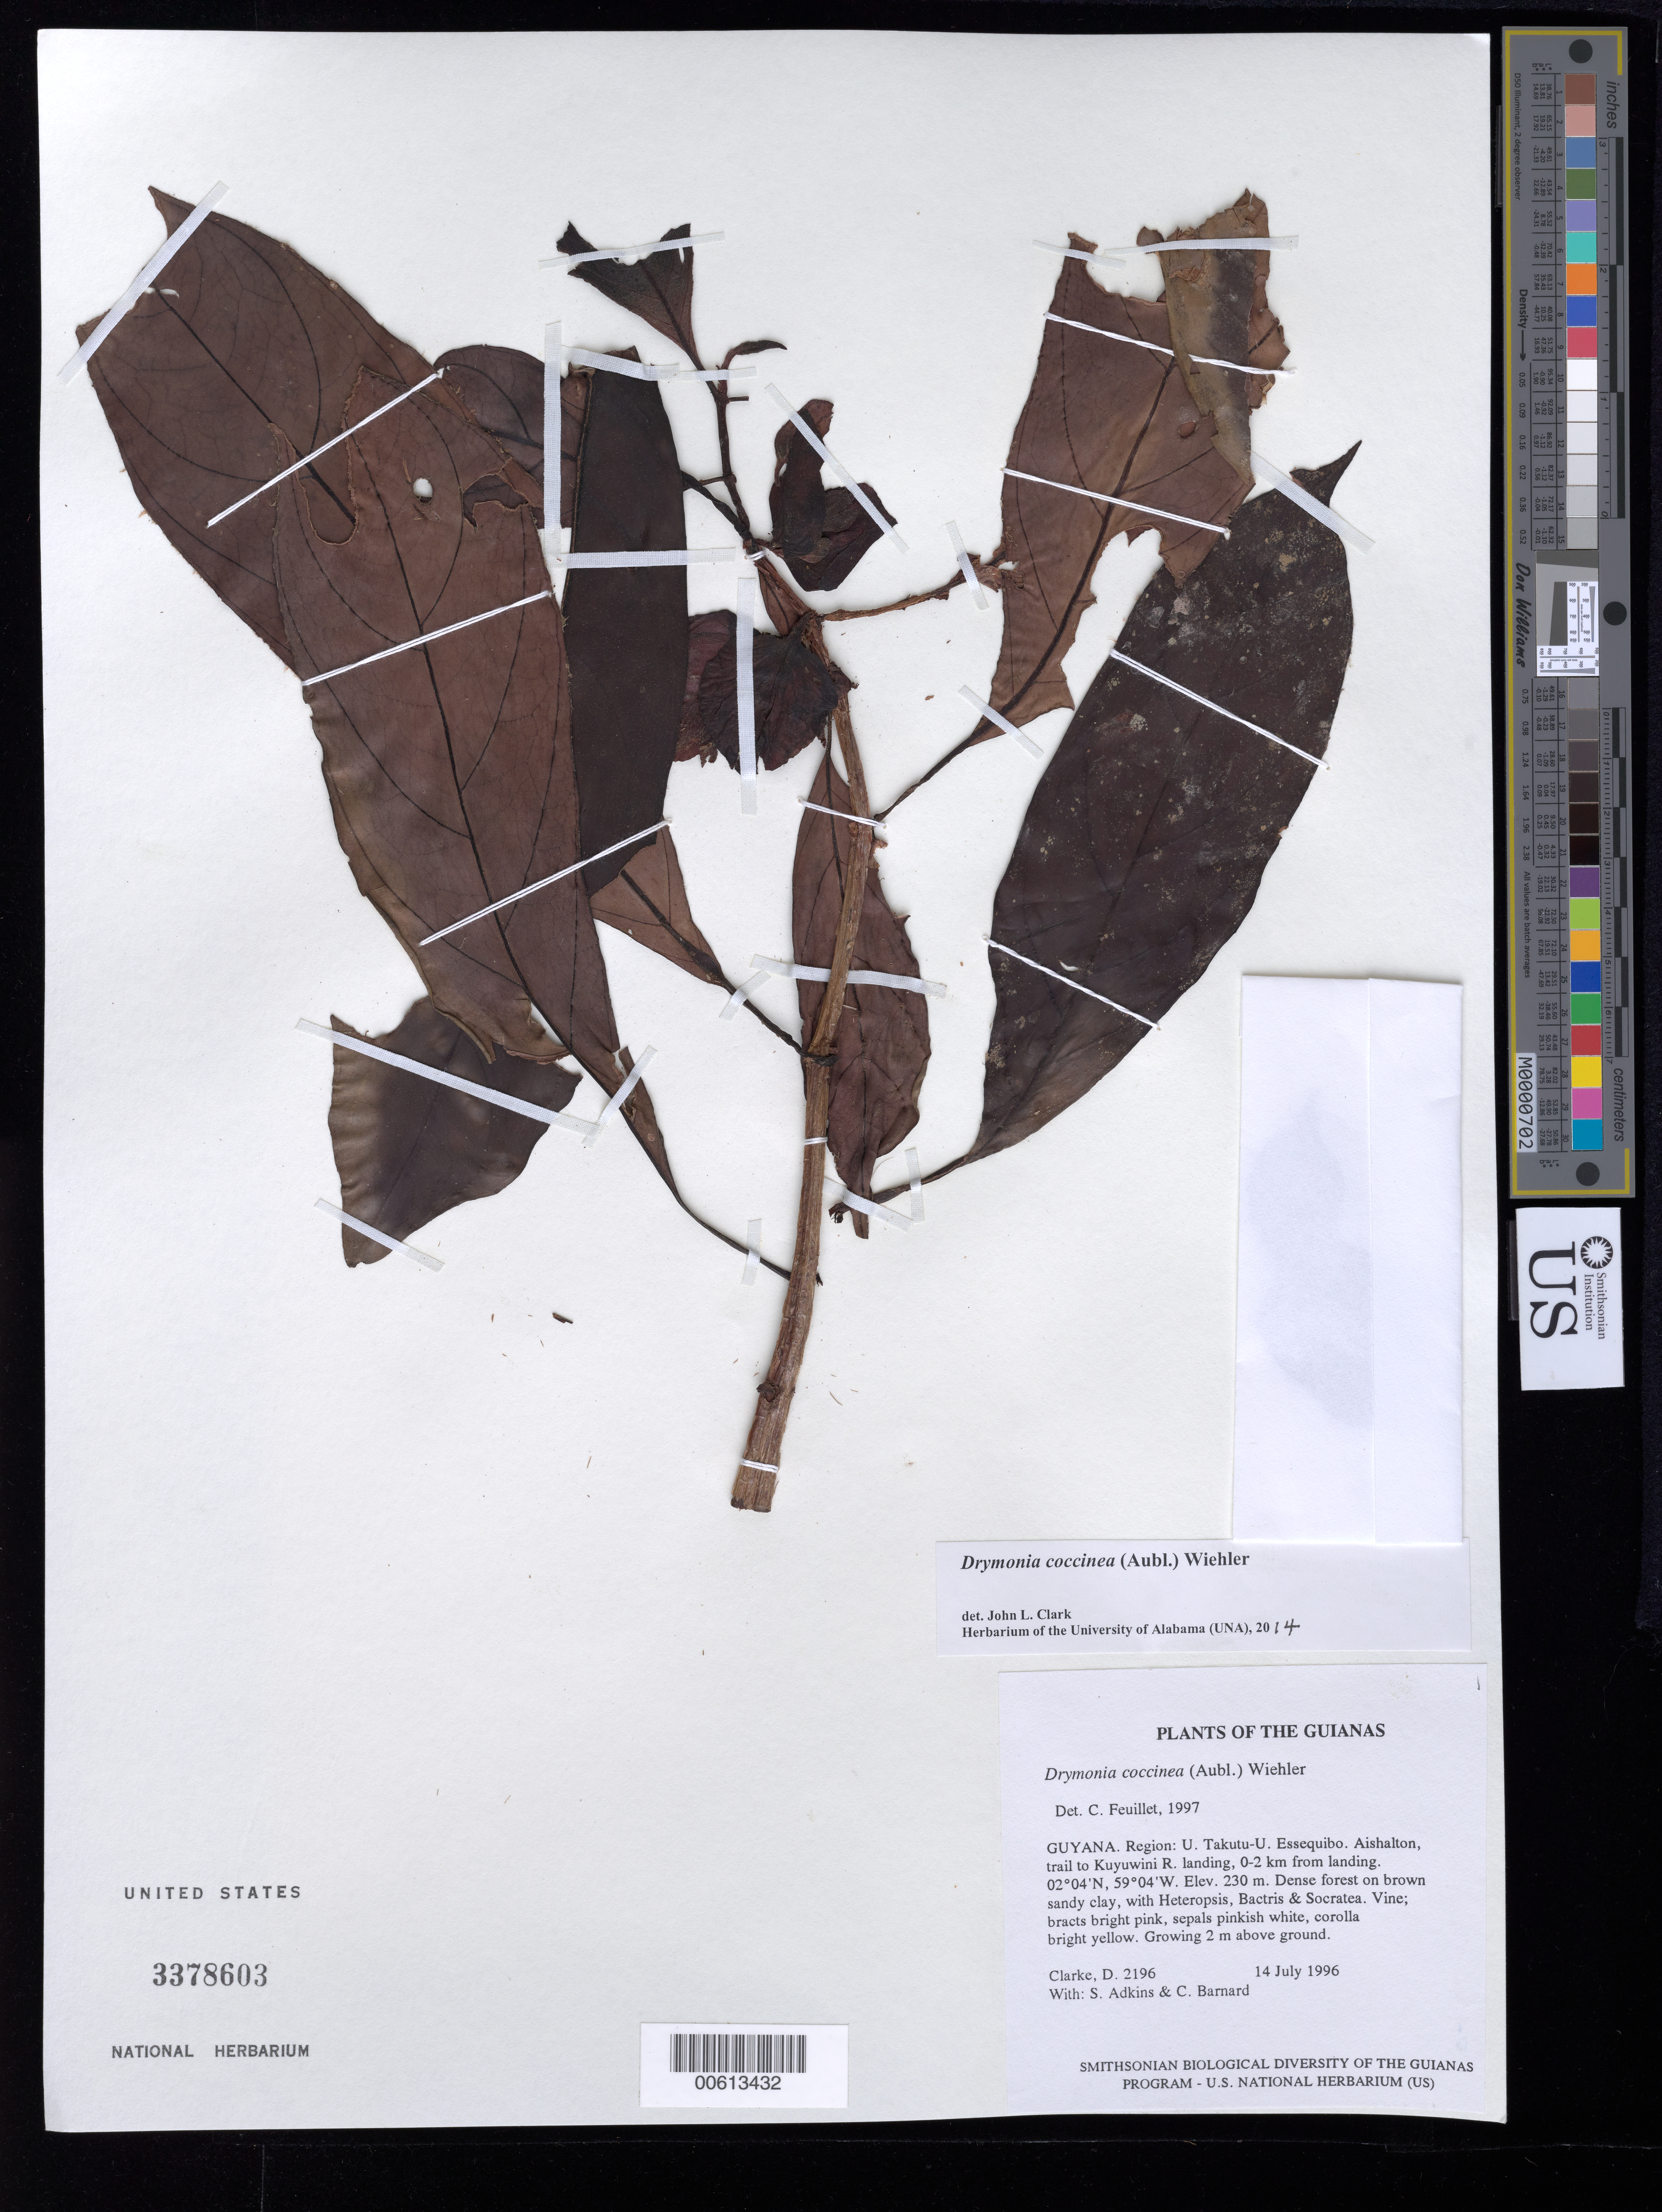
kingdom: Plantae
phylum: Tracheophyta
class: Magnoliopsida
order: Lamiales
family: Gesneriaceae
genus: Drymonia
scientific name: Drymonia coccinea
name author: (Aubl.) Wiehler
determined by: Feuillet, C.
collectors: H. D. Clarke, S. Adkins & C. Barnard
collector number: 2196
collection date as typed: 14 Jul 1996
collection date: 1996-07-14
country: Guyana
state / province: U. Takutu-U. Essequibo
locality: Aishalton, trail to Kuyuwini R. landing, 0-2 km from landing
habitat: Dense forest on brown sandy clay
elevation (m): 230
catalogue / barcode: US 3378603